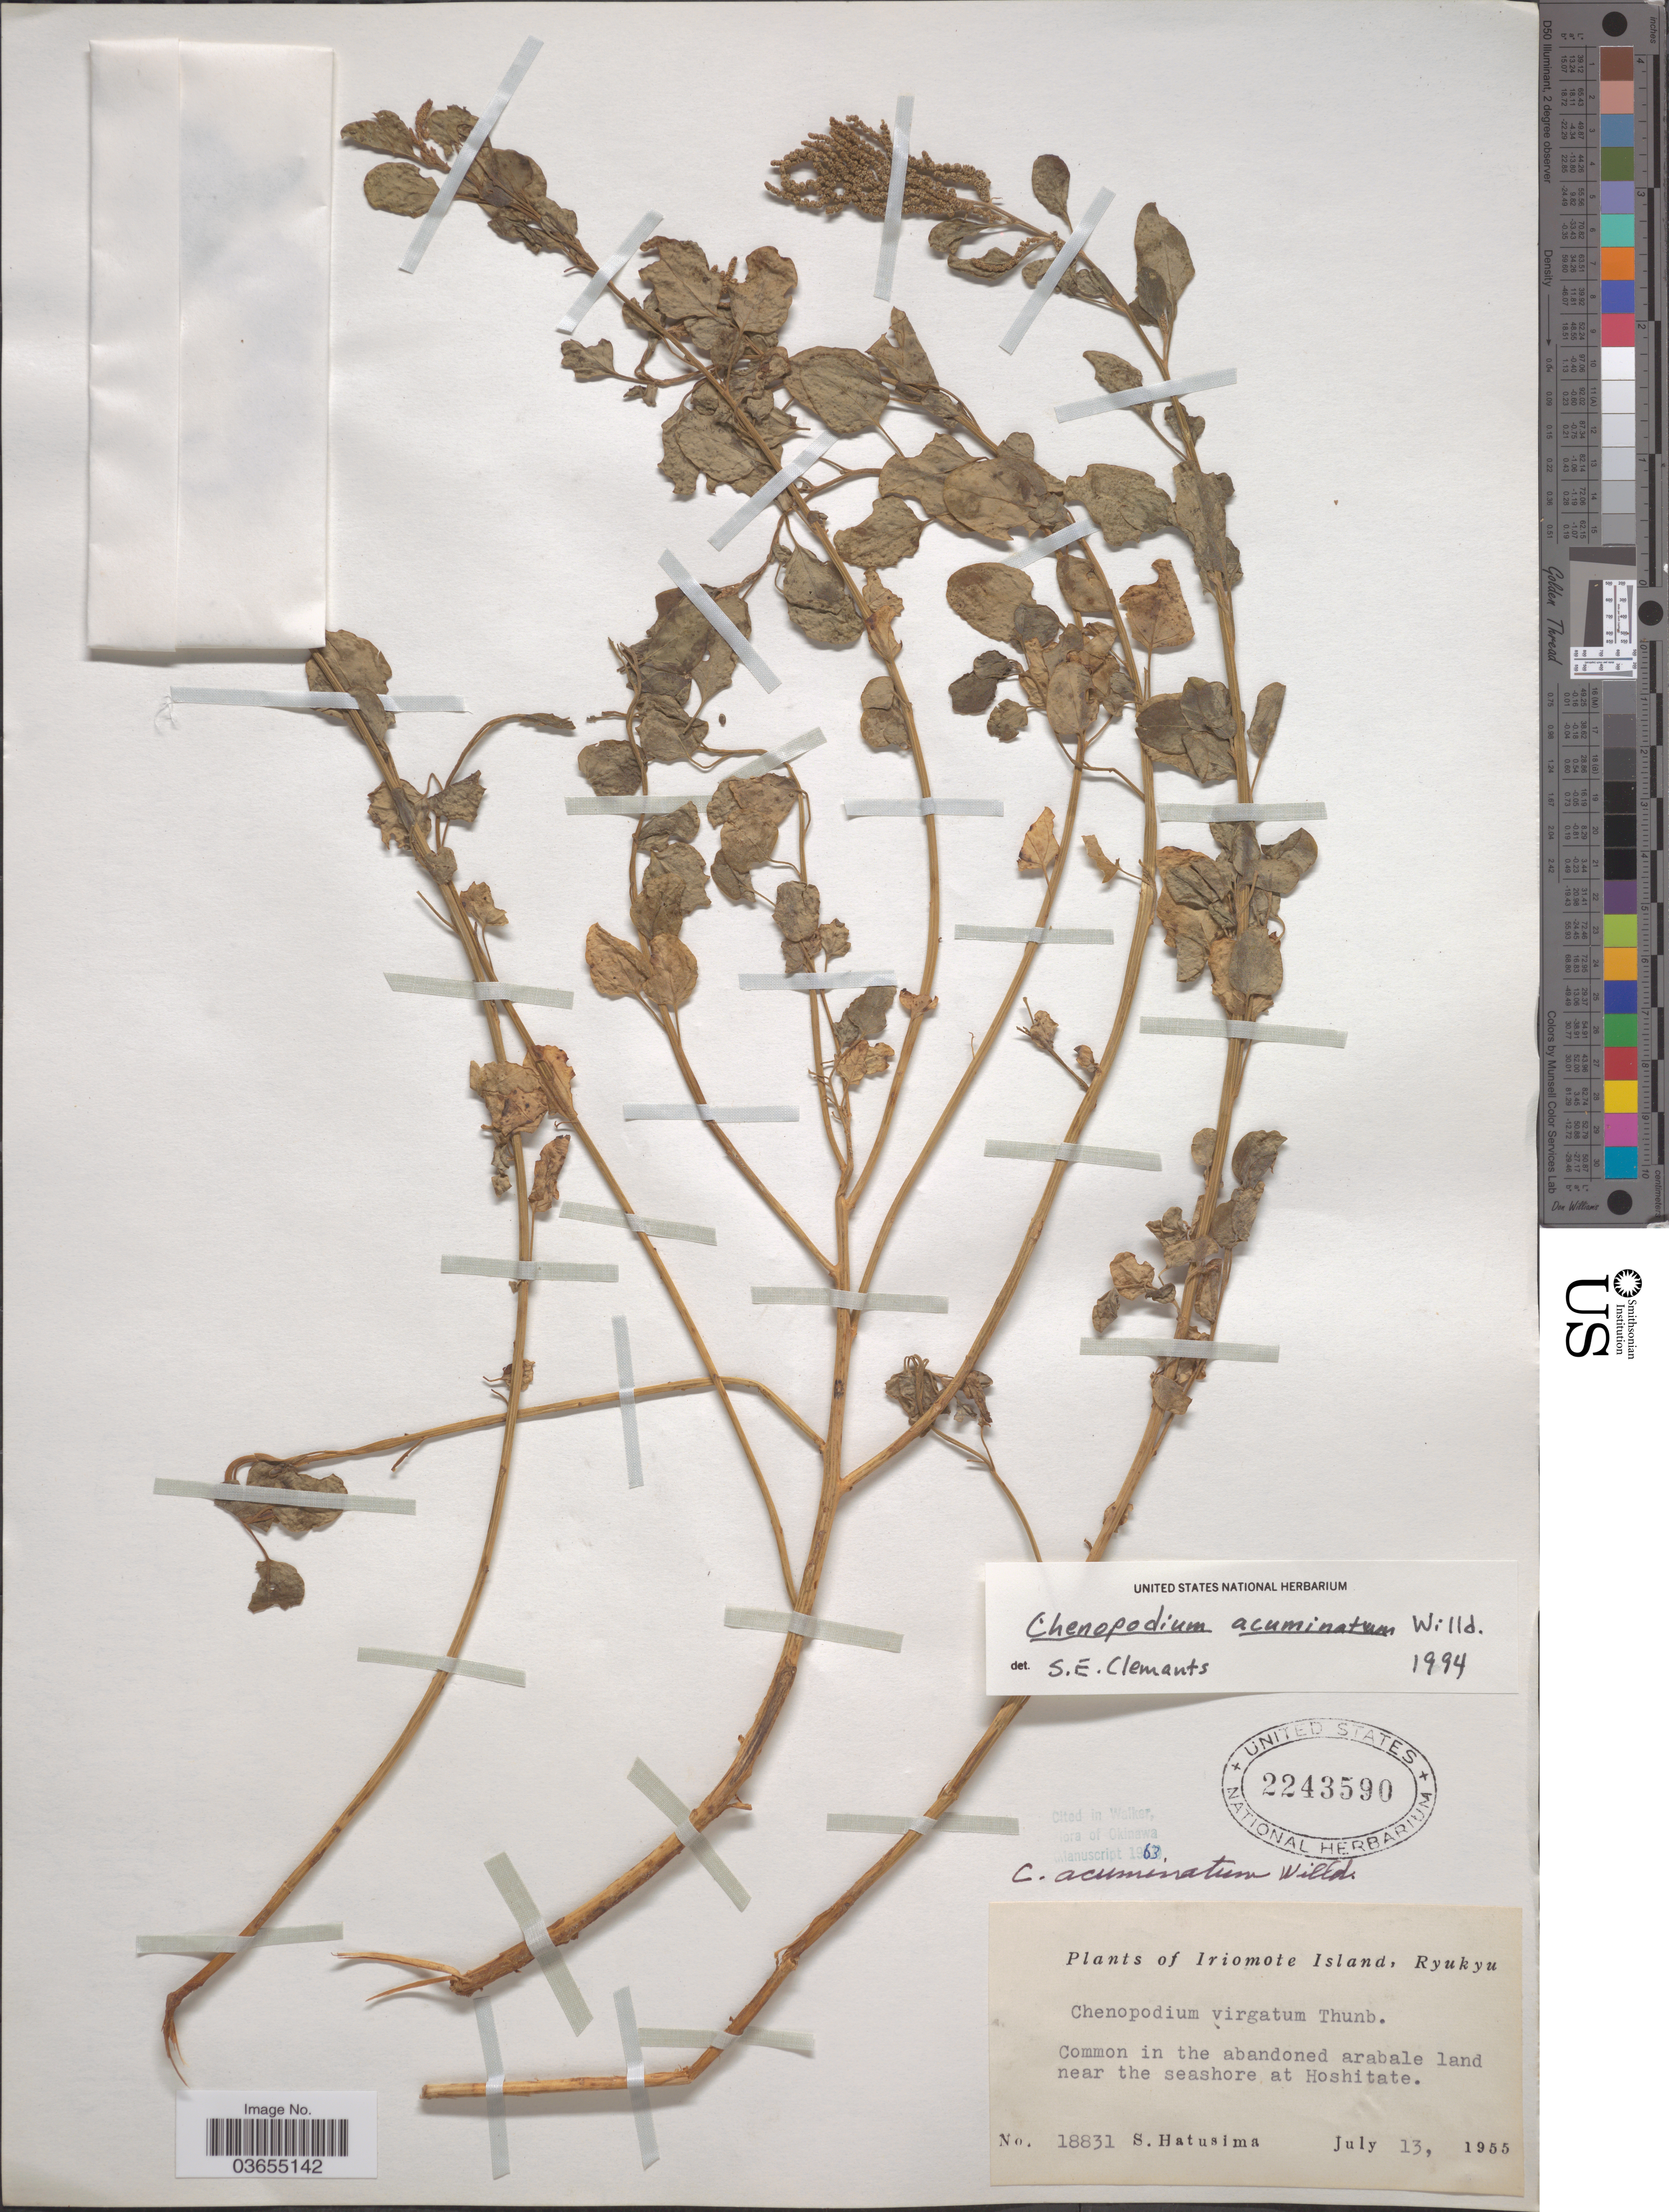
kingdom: Plantae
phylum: Tracheophyta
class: Magnoliopsida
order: Caryophyllales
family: Amaranthaceae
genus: Chenopodium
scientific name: Chenopodium acuminatum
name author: Willd.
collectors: S. Hatusima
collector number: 18831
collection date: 1955-07-13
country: Japan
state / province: Okinawa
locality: Iriomote Island, Ryukyu. Near the shore at Hoshitate.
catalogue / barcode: US 2243590